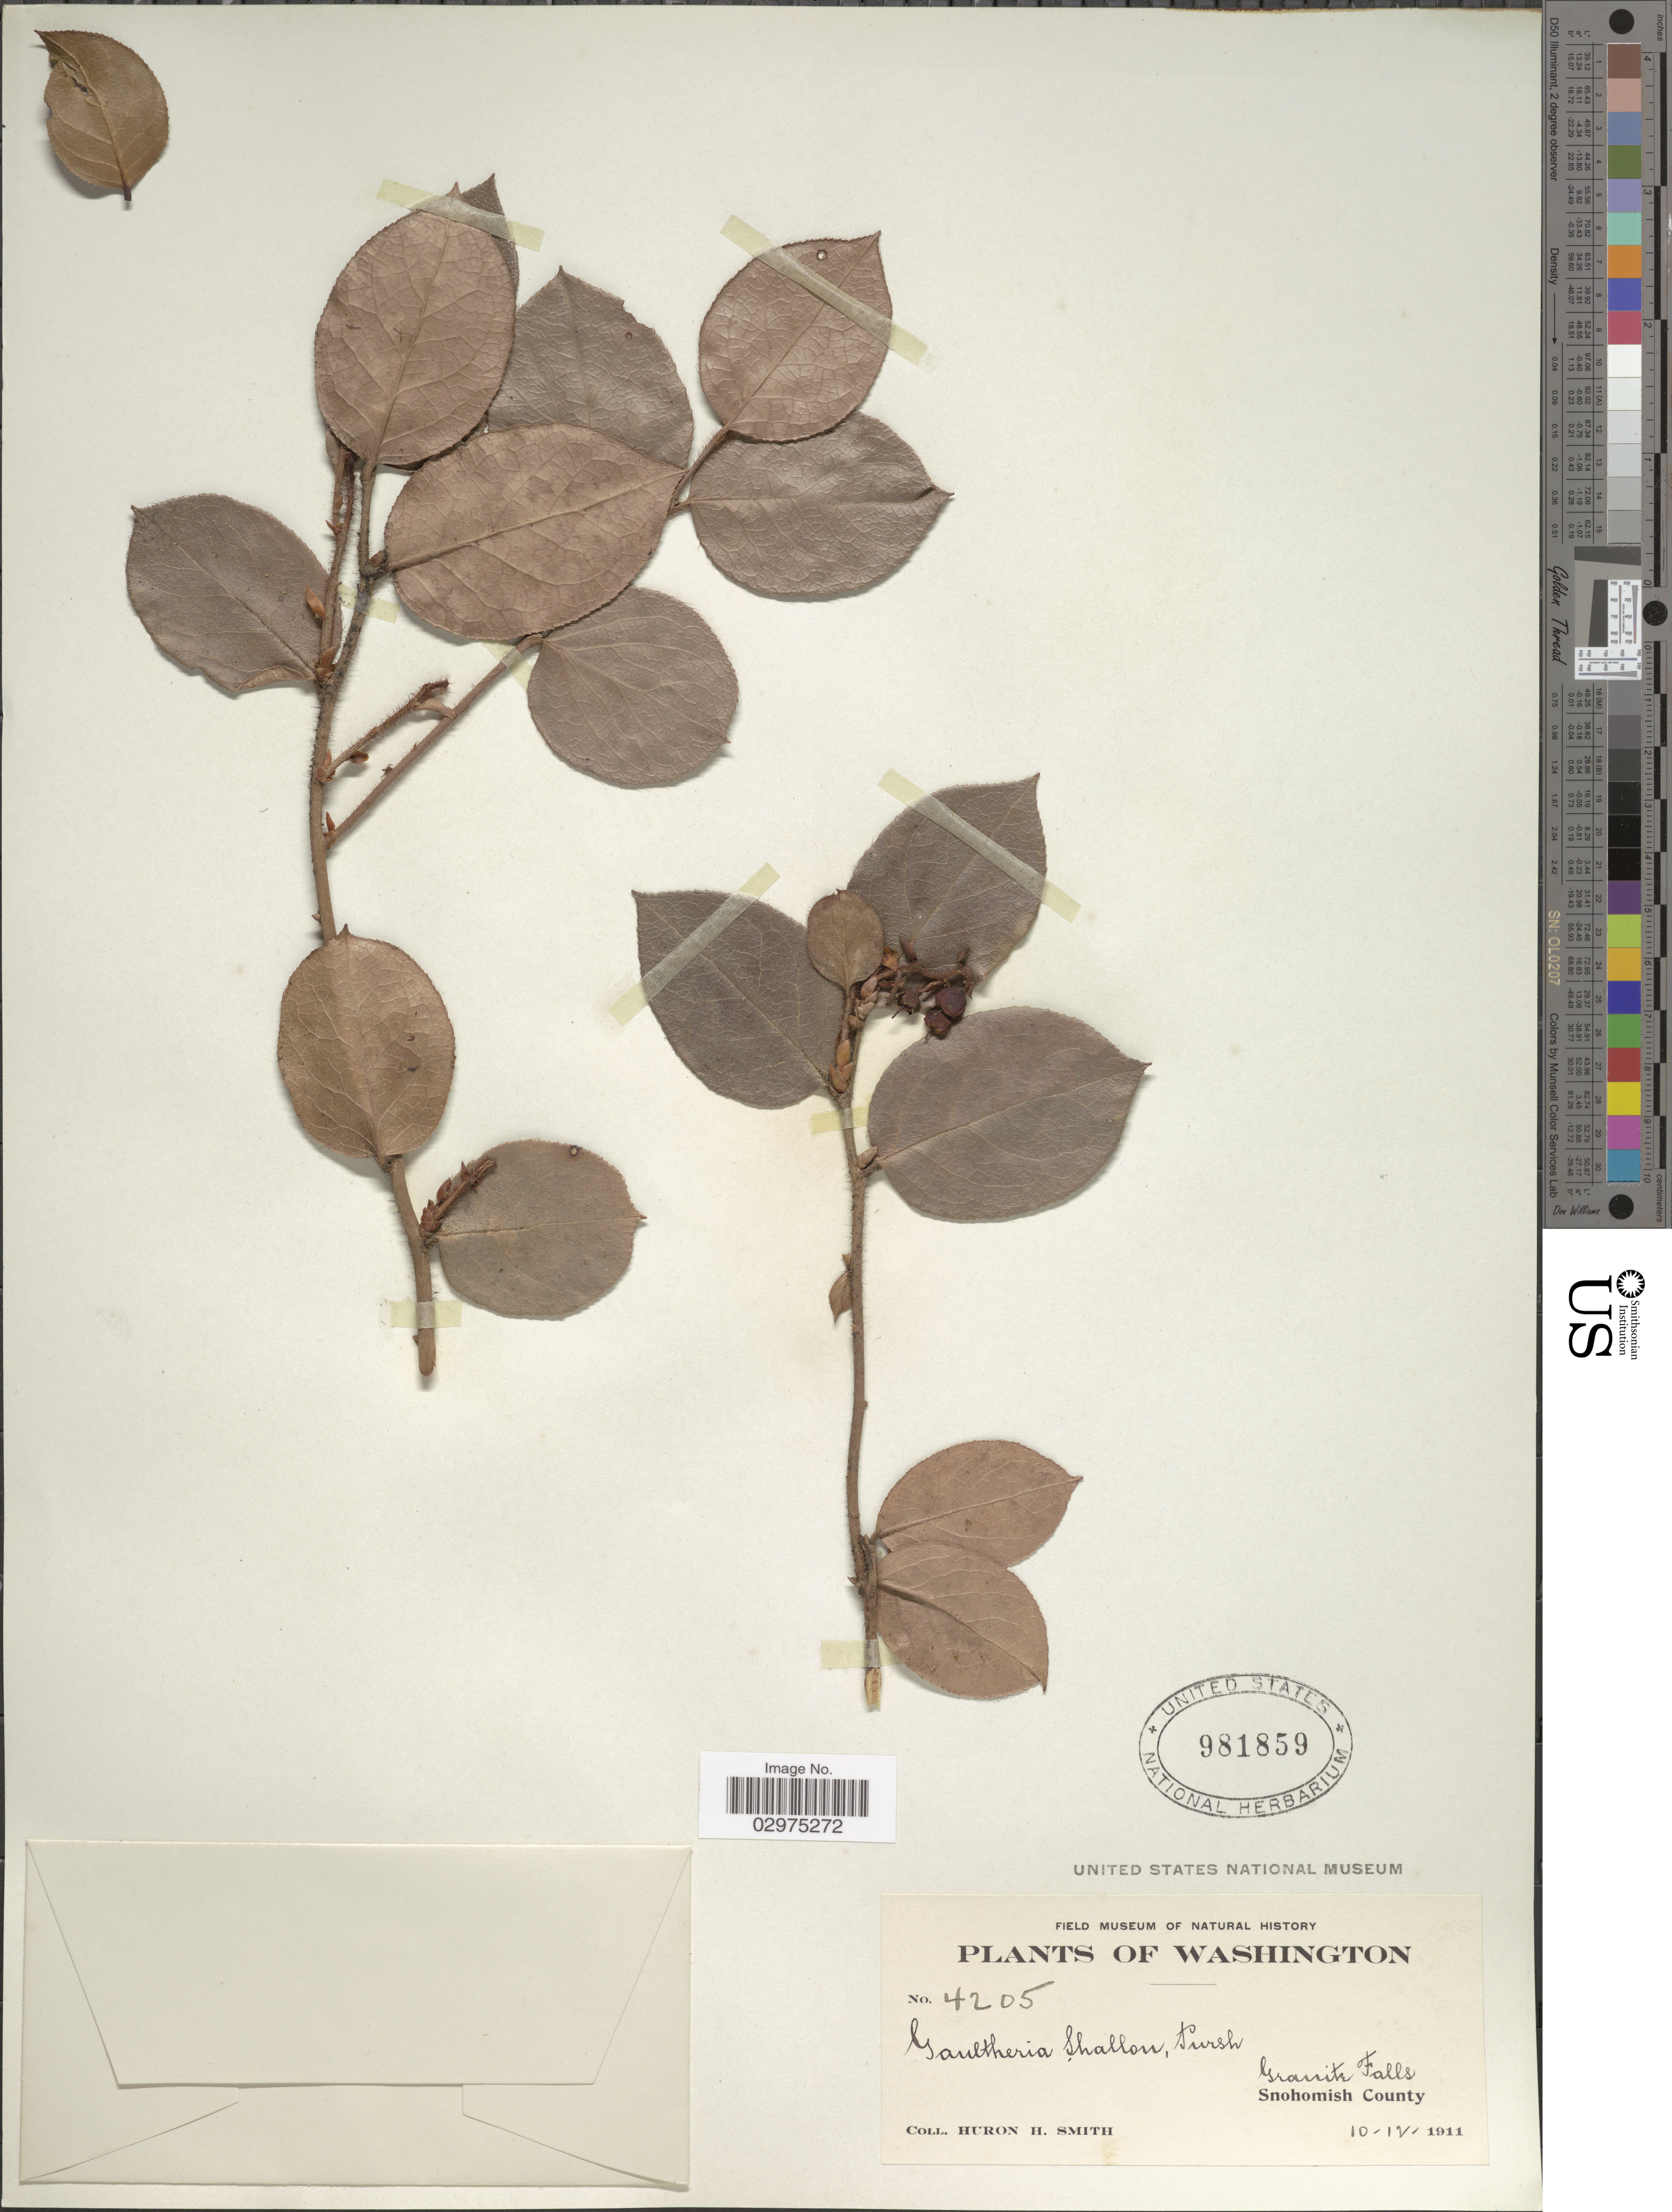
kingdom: Plantae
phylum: Tracheophyta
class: Magnoliopsida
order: Ericales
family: Ericaceae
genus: Gaultheria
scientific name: Gaultheria shallon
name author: Pursh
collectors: Huron H. Smith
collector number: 4205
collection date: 1911-10-12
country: United States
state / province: Washington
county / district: Snohomish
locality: Granite Falls, Snohomish County.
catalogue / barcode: US 981859